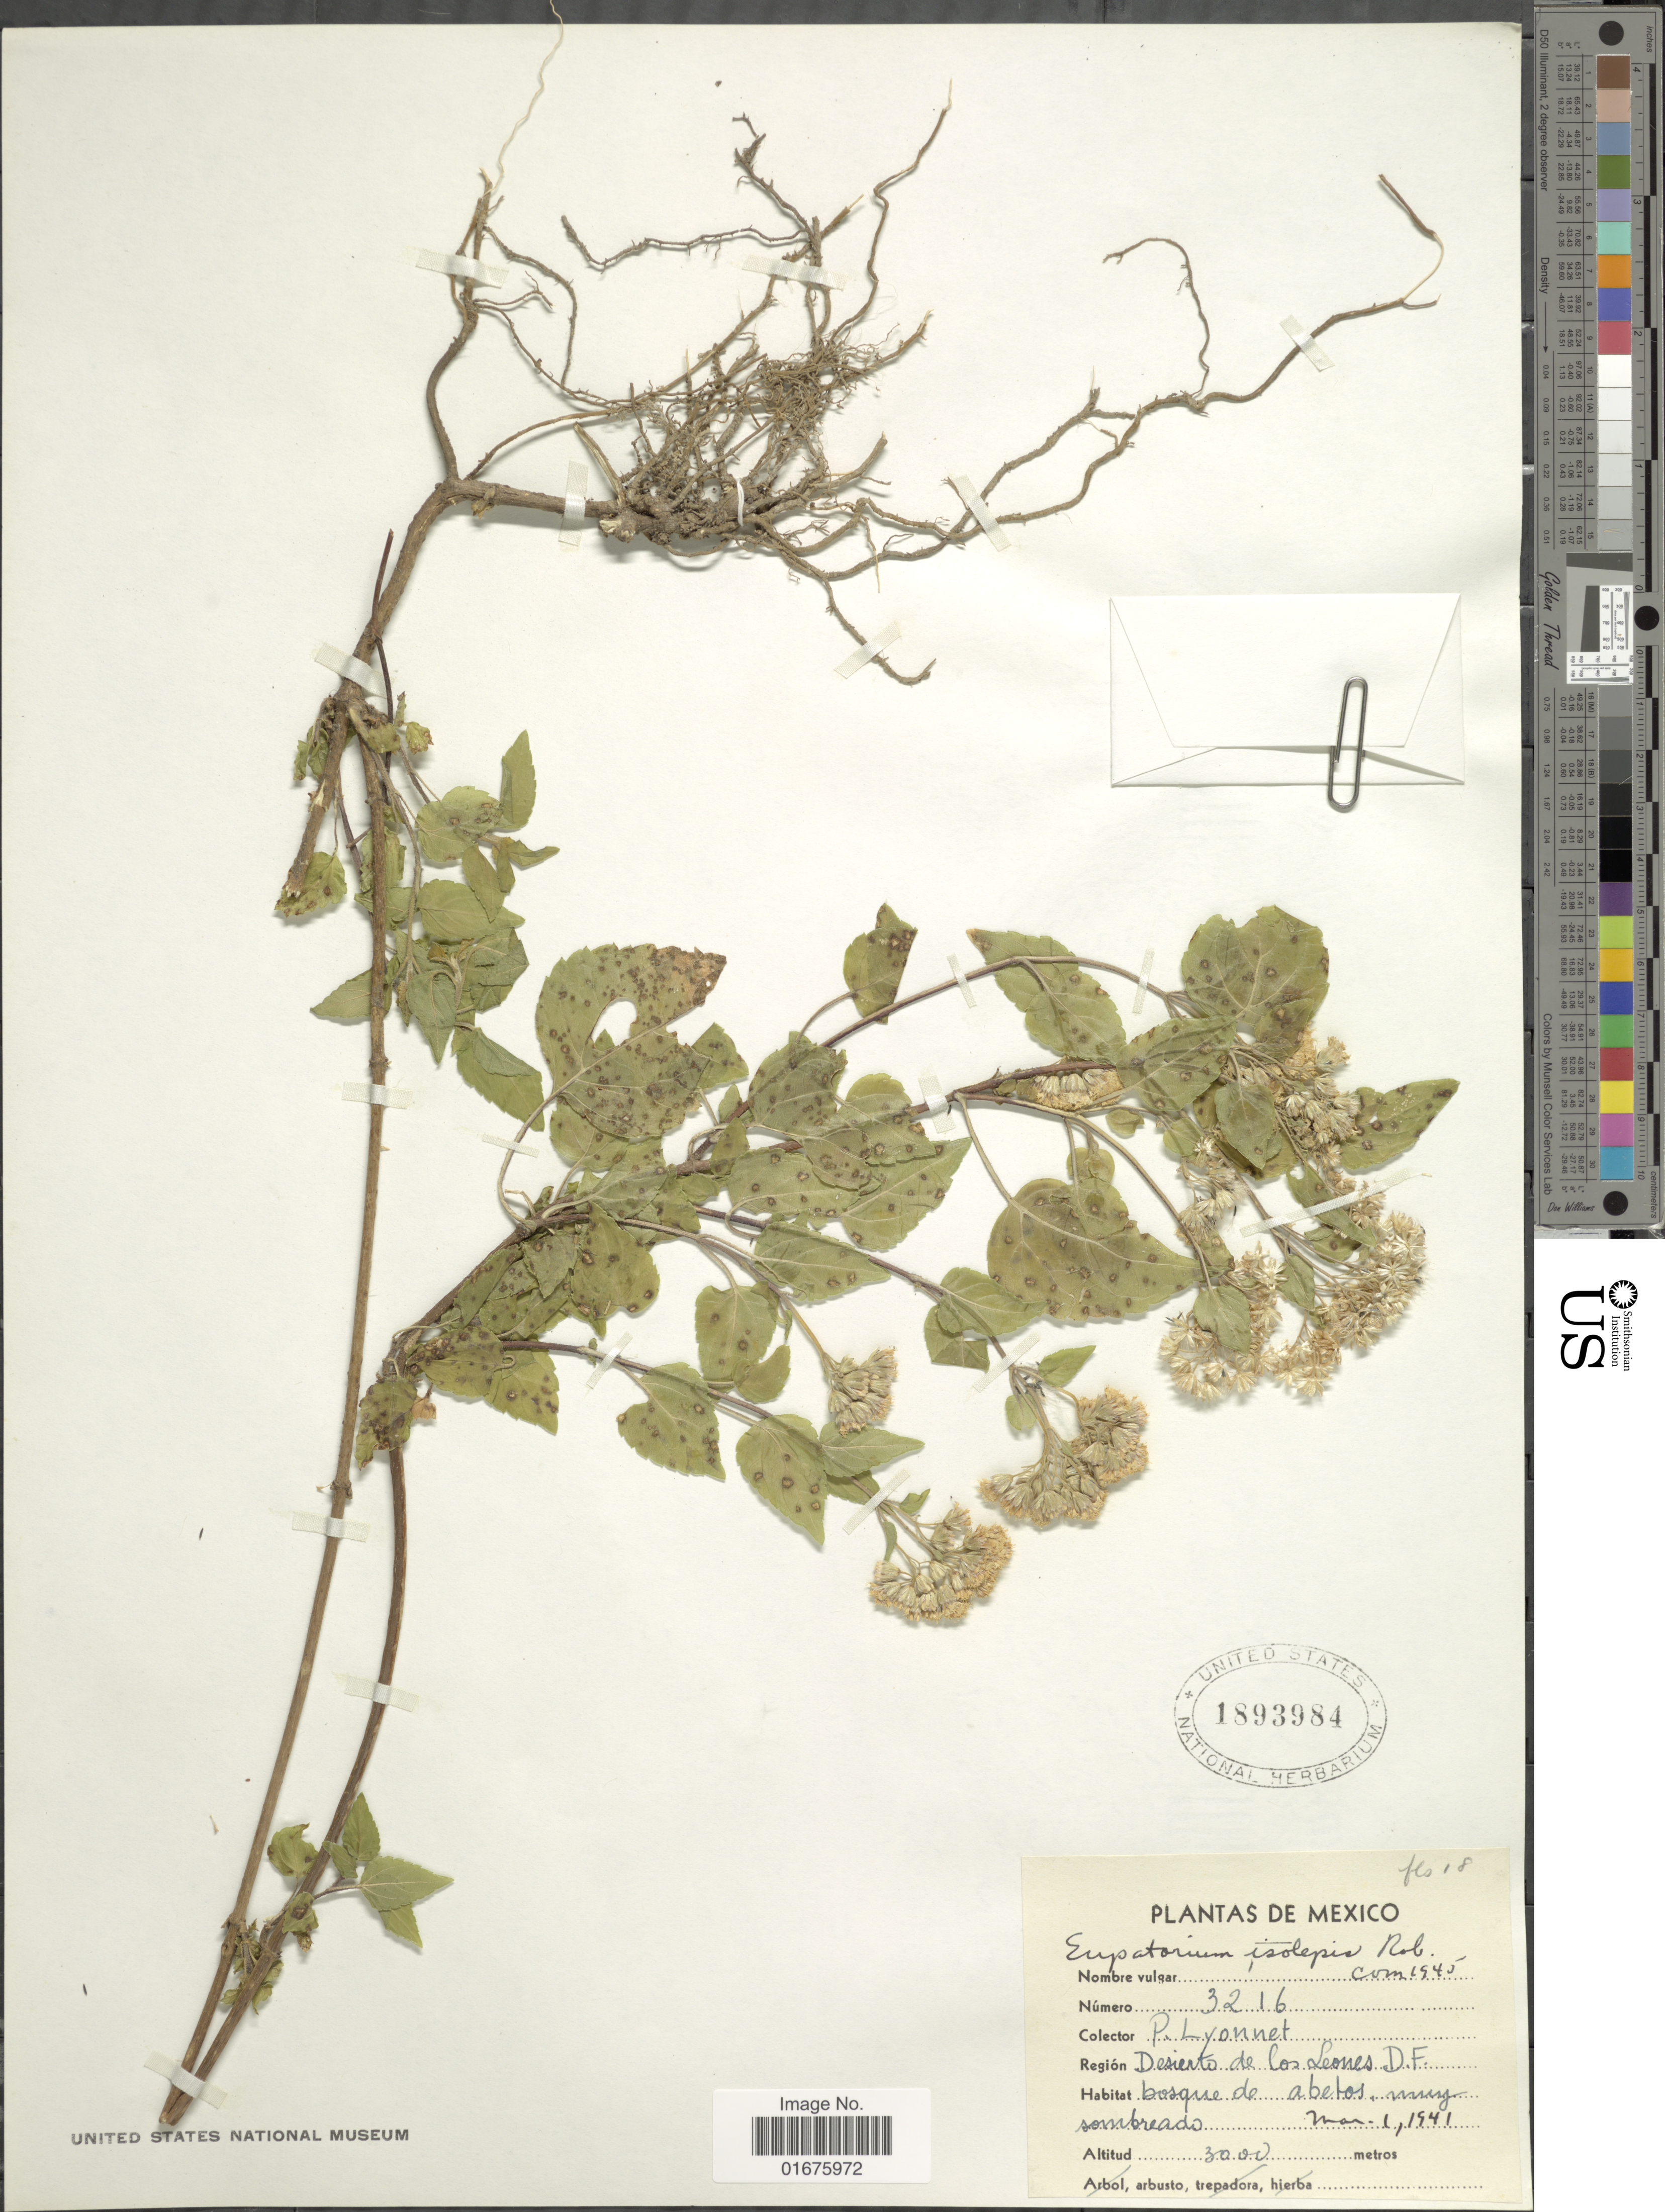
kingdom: Plantae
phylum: Tracheophyta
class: Magnoliopsida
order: Asterales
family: Asteraceae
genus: Ageratina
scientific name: Ageratina isolepis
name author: (B.L. Rob.) R.M. King & H. Rob.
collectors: P. Lyonnet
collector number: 3216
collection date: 1941-03-01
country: Mexico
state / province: Distrito Federal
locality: Desierto de los Leones, D.F., bosque de abetos, muy sombreado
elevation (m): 3000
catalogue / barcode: US 1893984